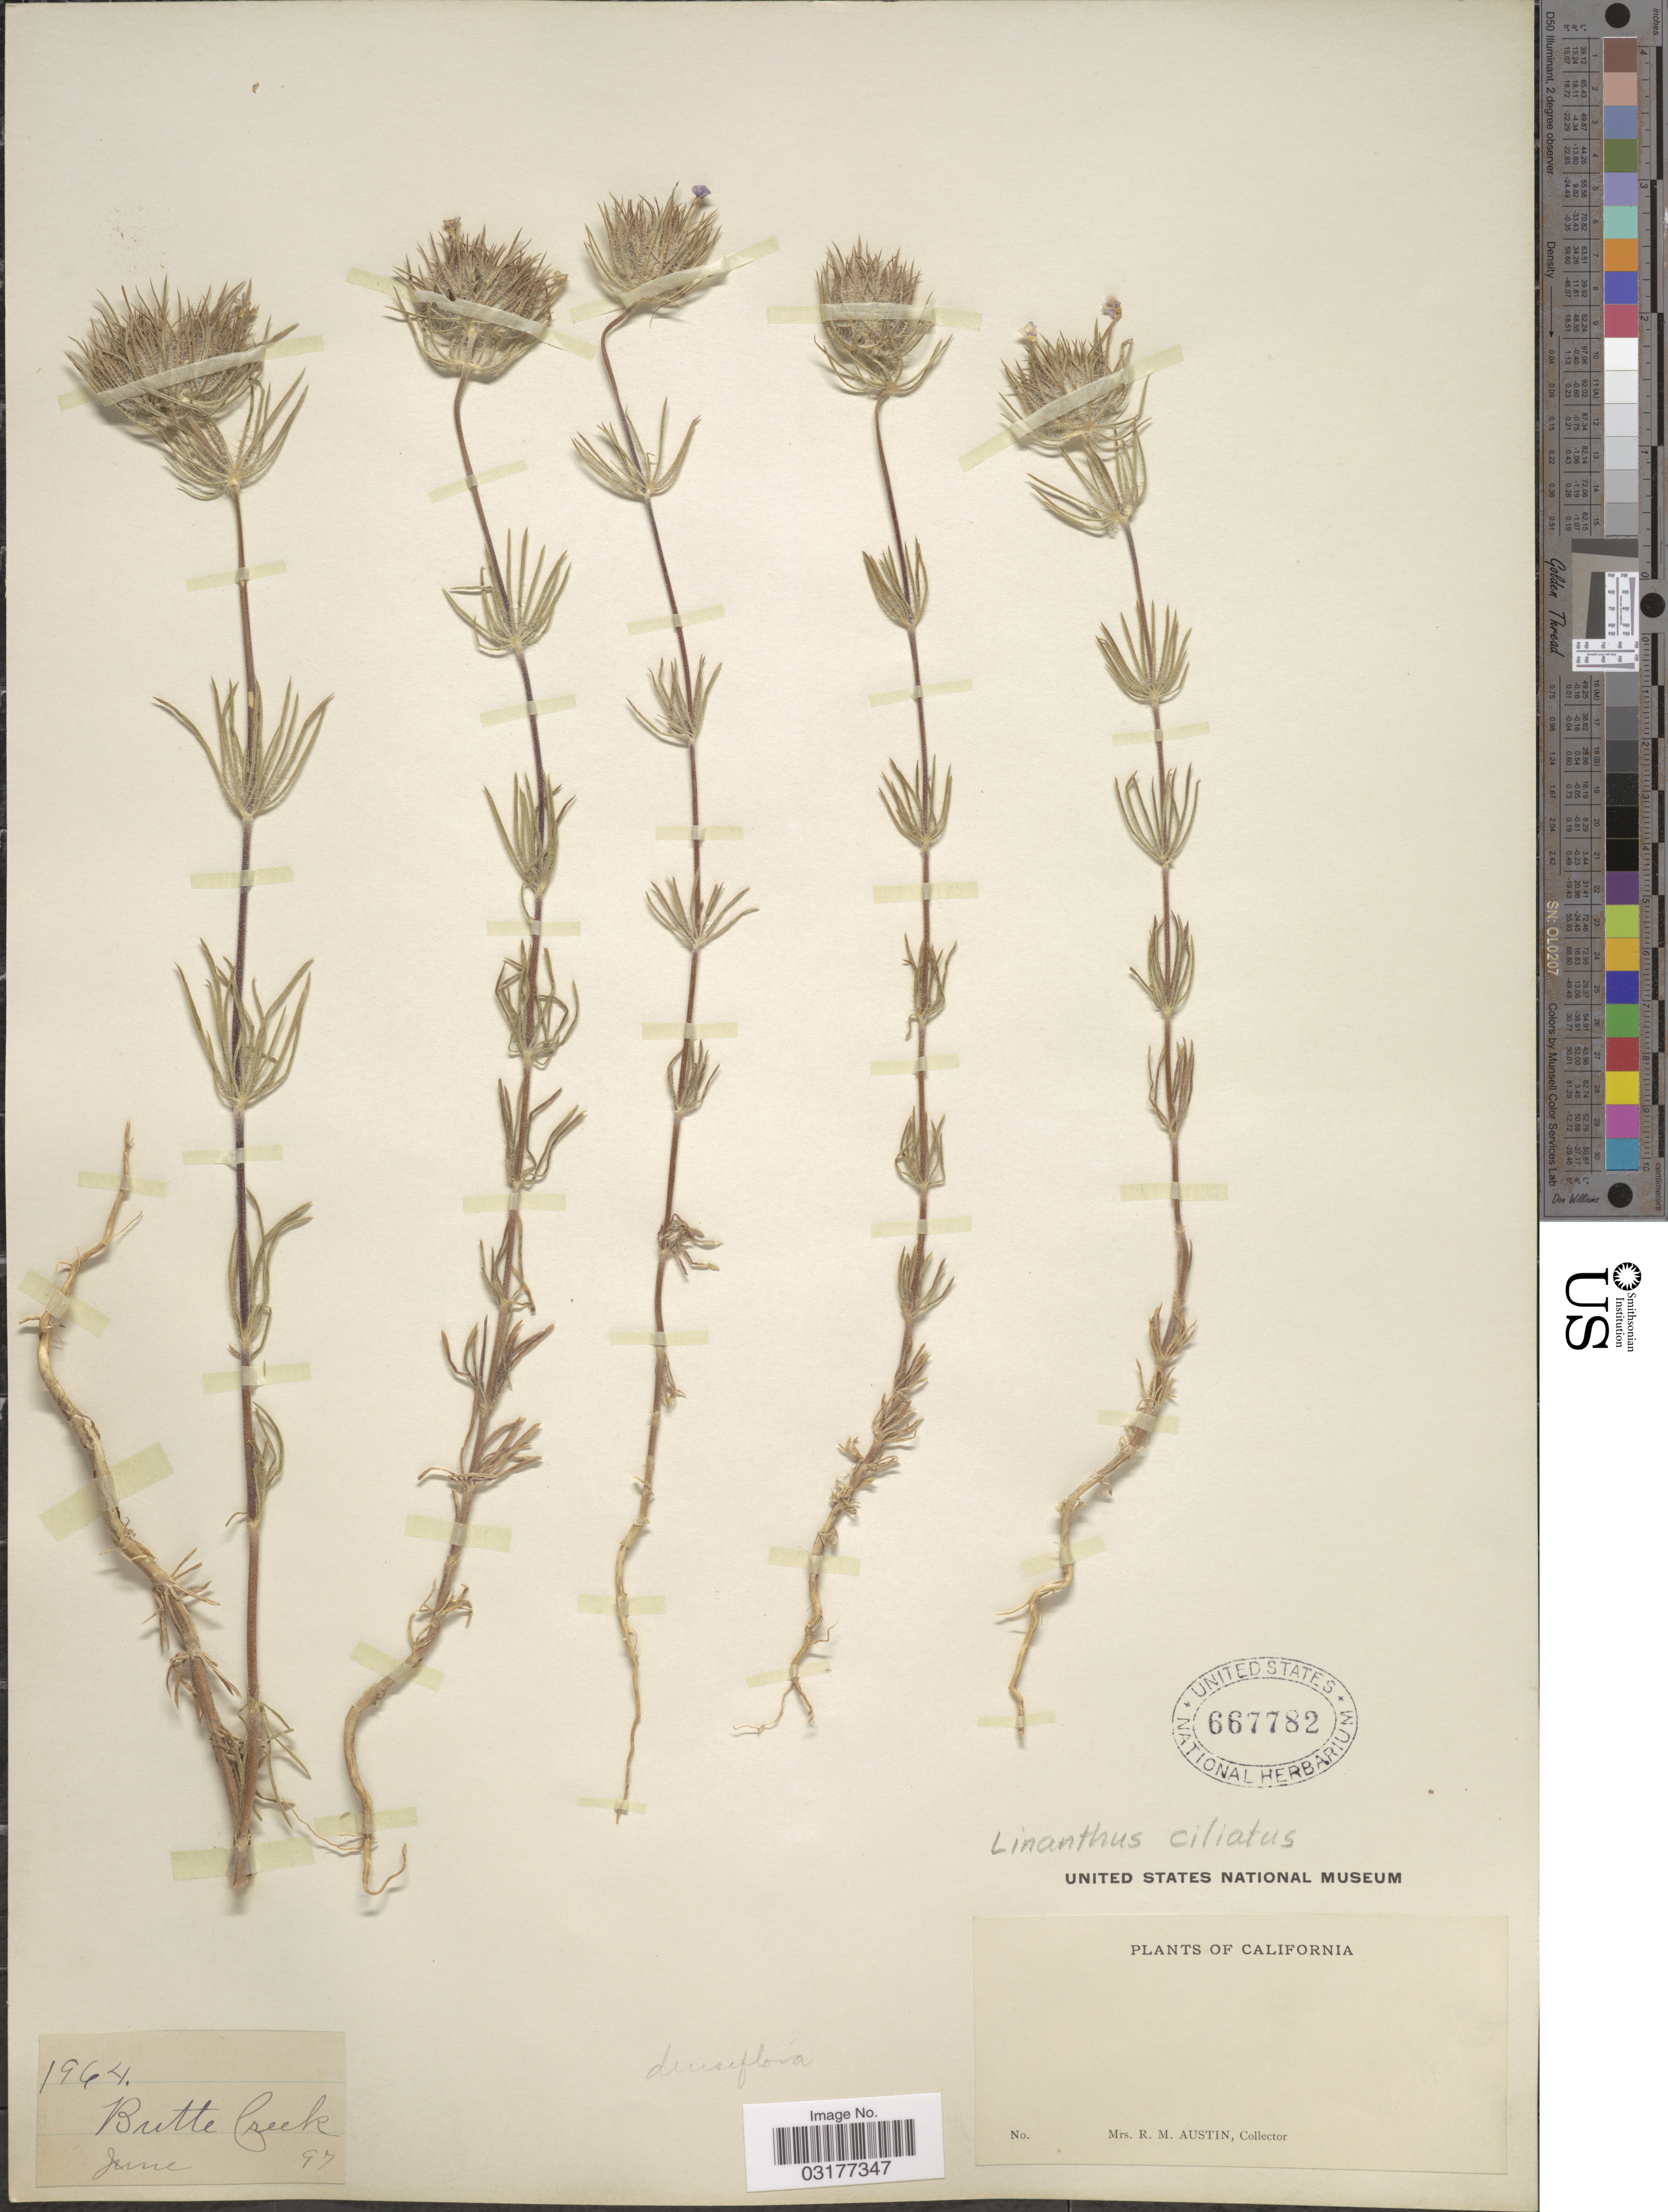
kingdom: Plantae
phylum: Tracheophyta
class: Magnoliopsida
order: Ericales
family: Polemoniaceae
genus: Leptosiphon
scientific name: Leptosiphon ciliatus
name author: (Benth.) Jeps.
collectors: R. Austin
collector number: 1964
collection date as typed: Transcribed d/m/y: /6/97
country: United States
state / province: California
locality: Butte Creek.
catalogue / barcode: US 667782